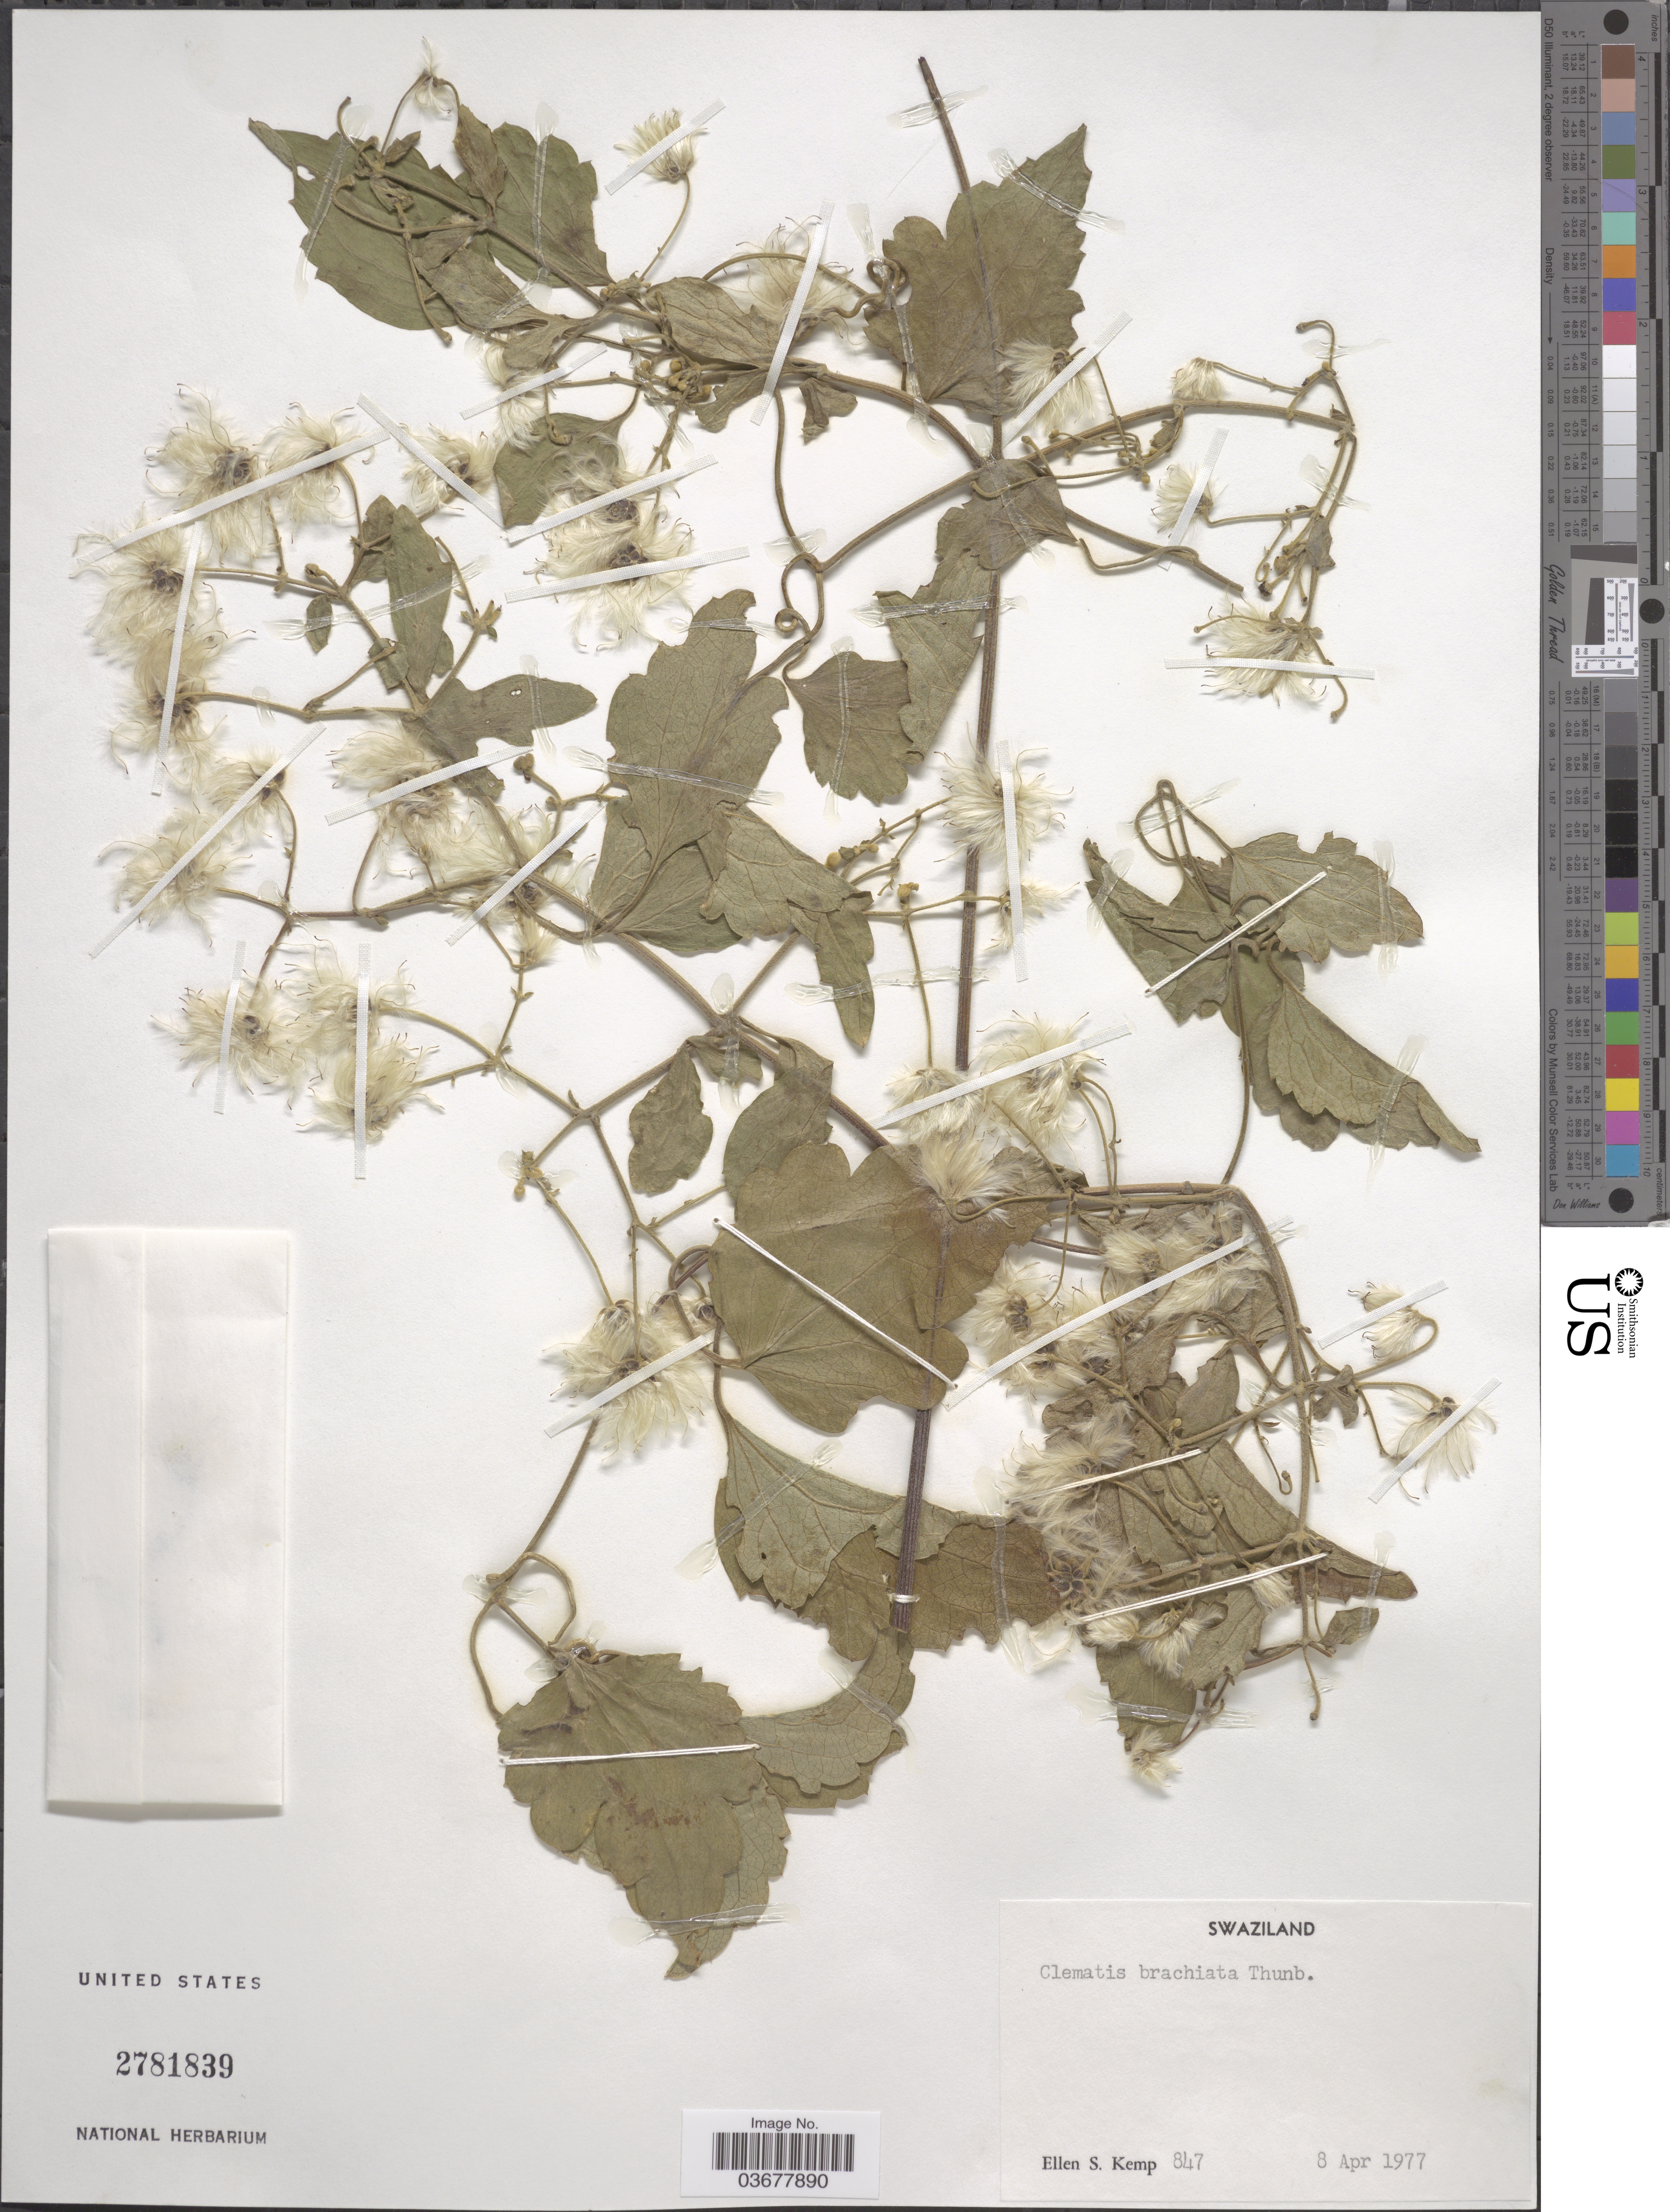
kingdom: Plantae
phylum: Tracheophyta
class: Magnoliopsida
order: Ranunculales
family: Ranunculaceae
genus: Clematis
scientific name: Clematis brachiata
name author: Thunb.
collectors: E. S. Kemp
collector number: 847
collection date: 1977-04-08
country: Eswatini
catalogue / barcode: US 2781839